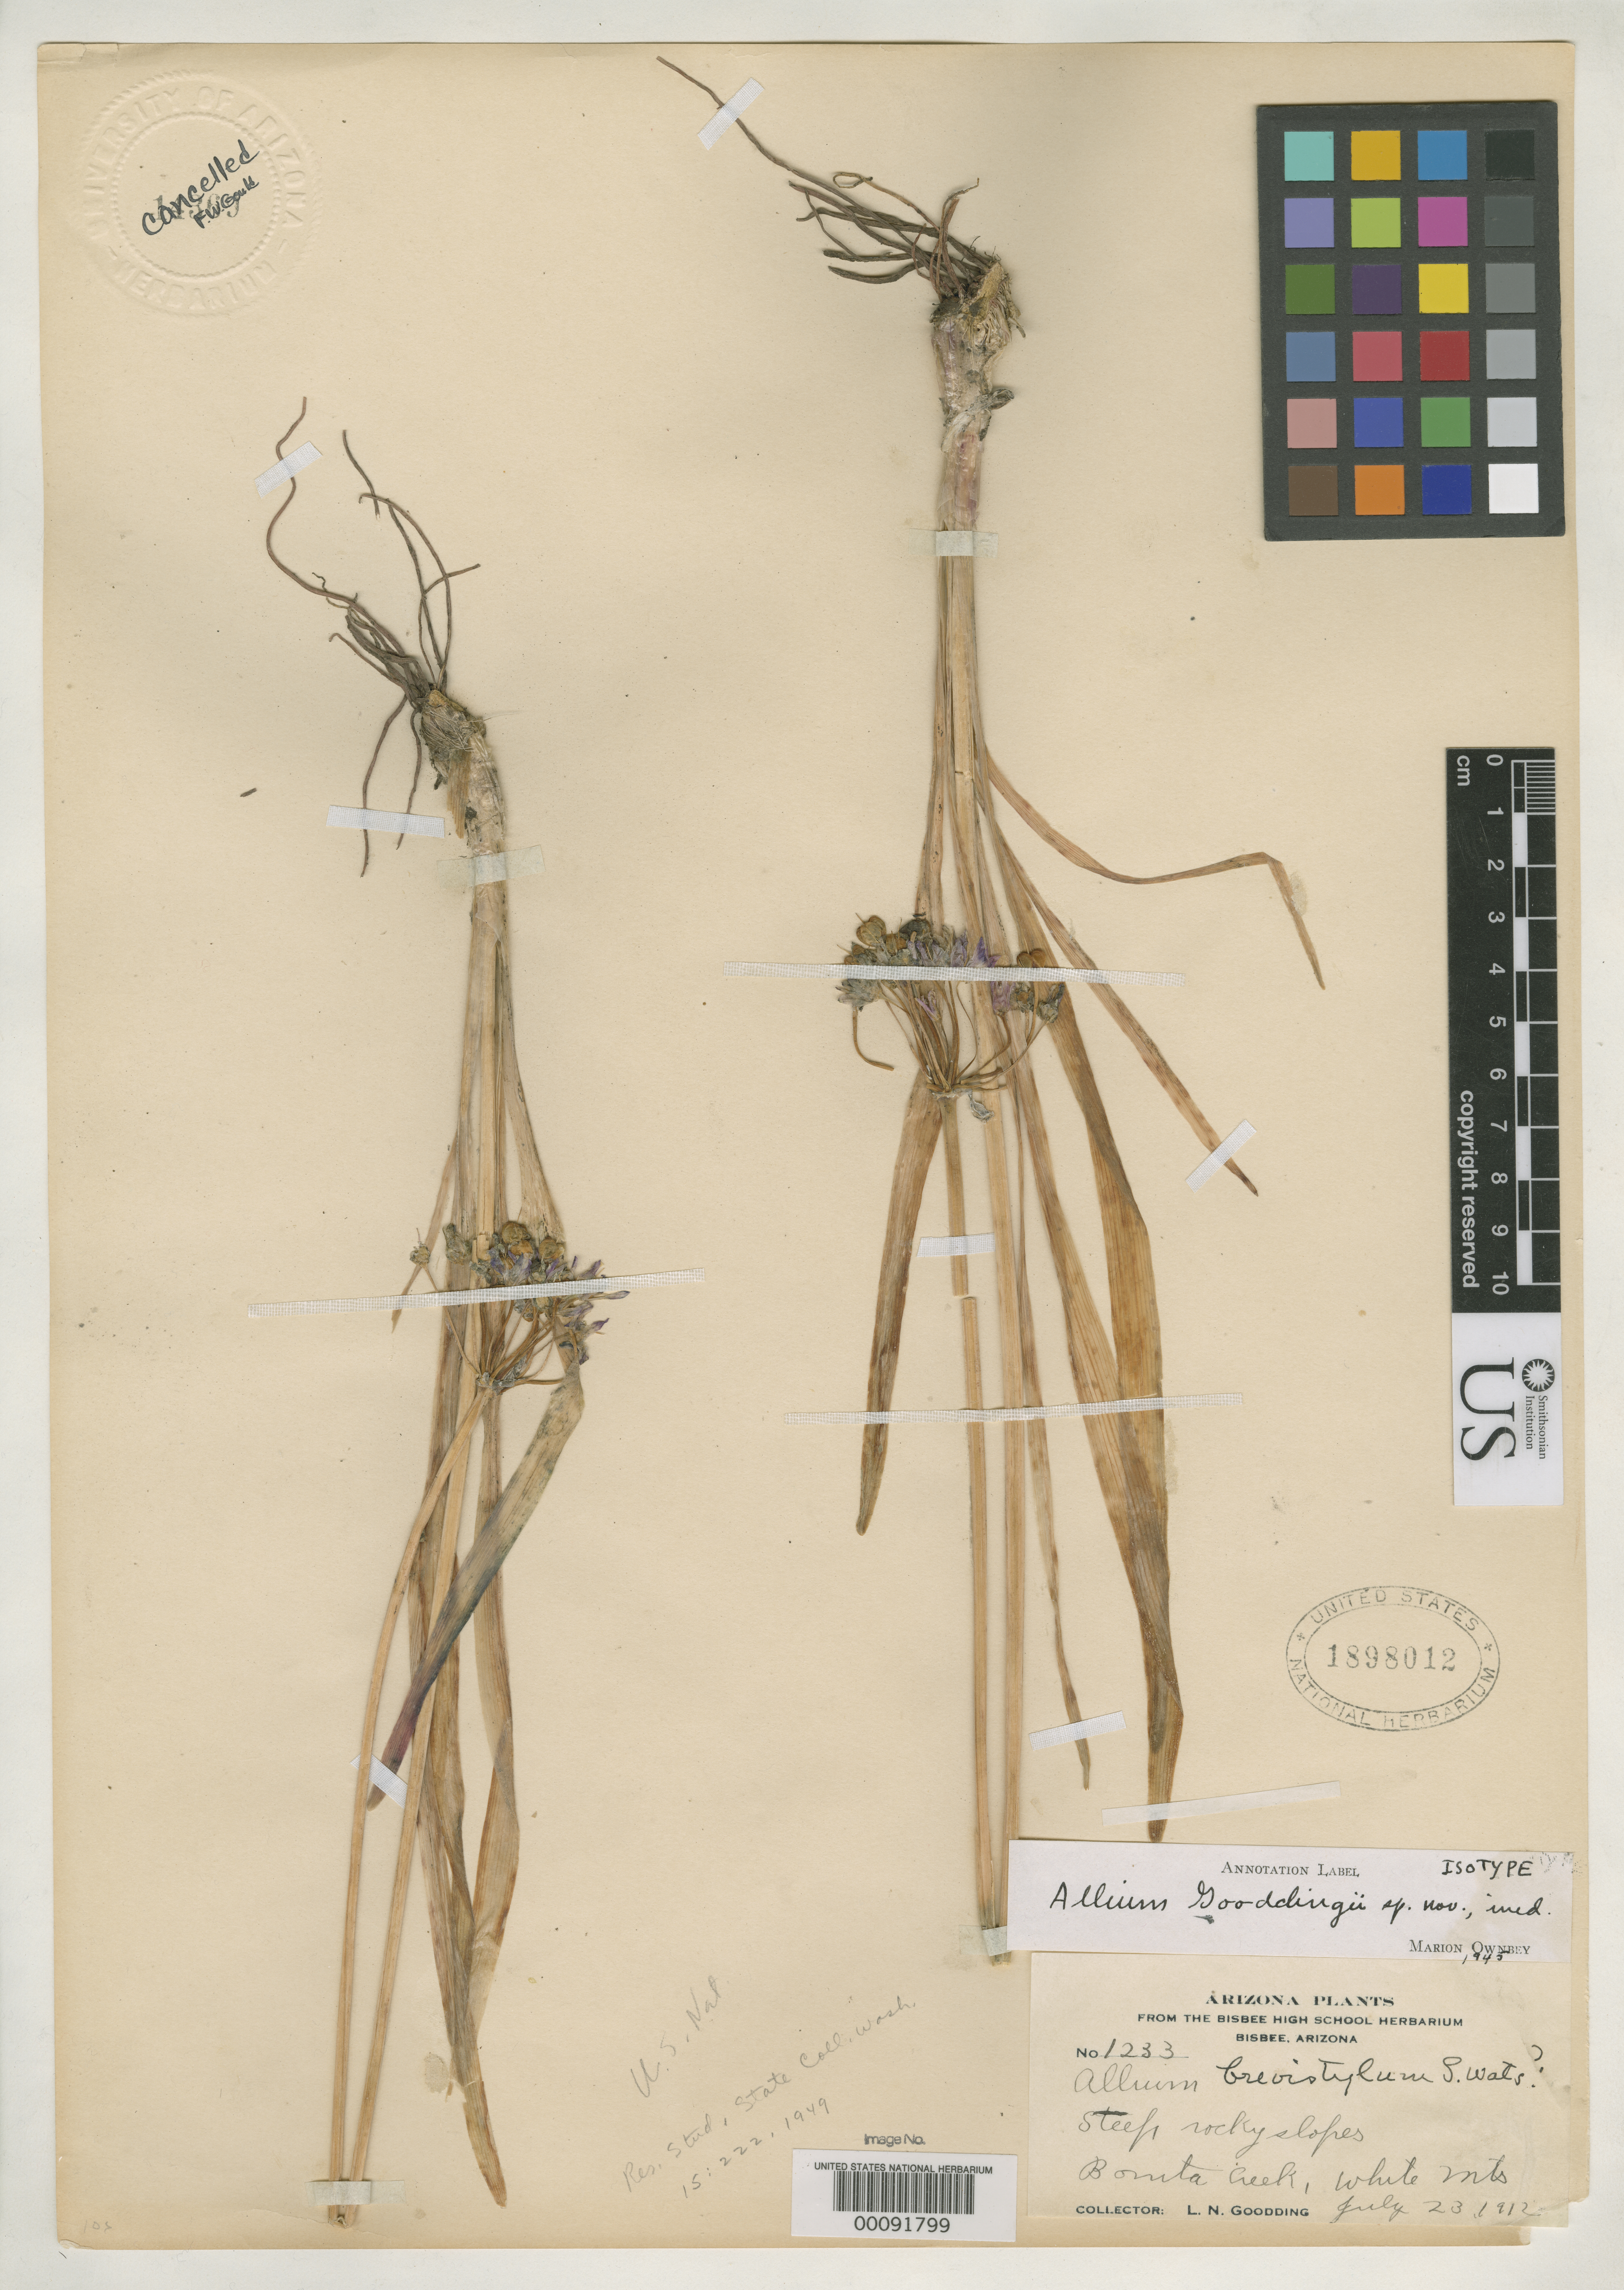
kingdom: Plantae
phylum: Tracheophyta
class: Liliopsida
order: Asparagales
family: Amaryllidaceae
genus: Allium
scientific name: Allium gooddingii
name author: Ownbey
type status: Isotype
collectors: L. N. Goodding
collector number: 1233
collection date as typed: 23 Jul 1912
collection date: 1912-07-23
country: United States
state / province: Arizona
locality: Bonita Creek, White Mountain.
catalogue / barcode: US 1898012